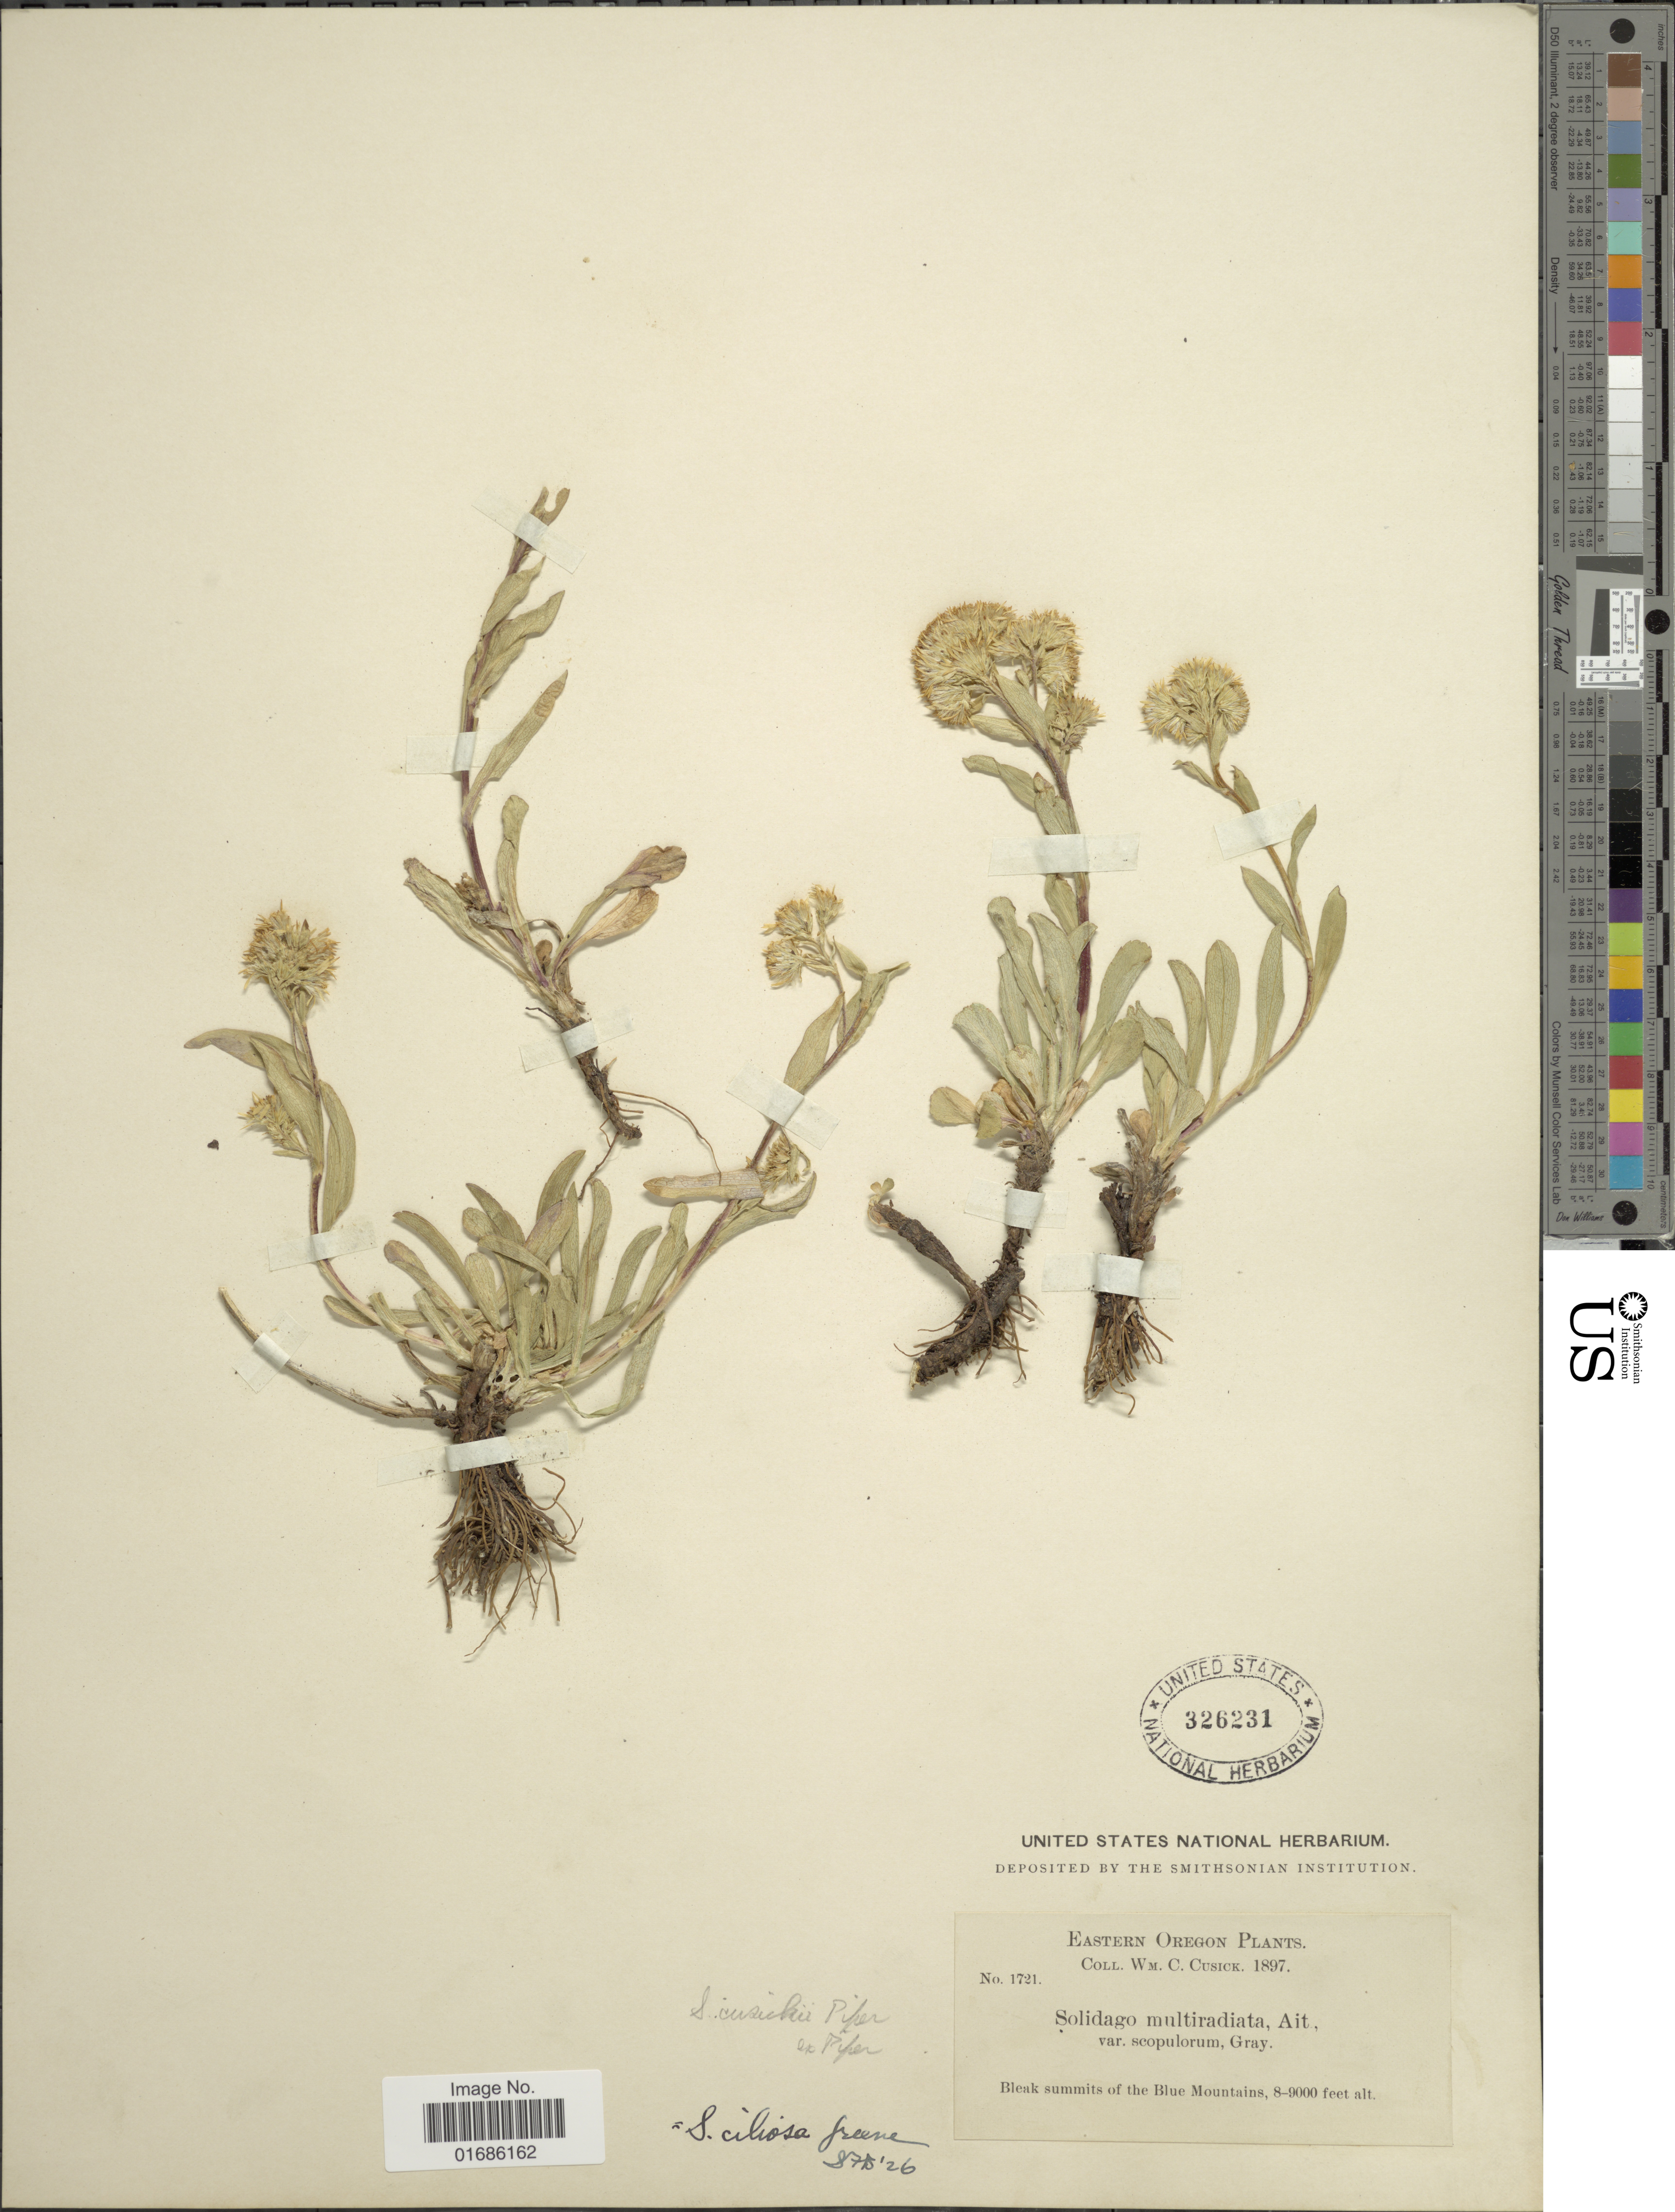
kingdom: Plantae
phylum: Tracheophyta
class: Magnoliopsida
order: Asterales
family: Asteraceae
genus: Solidago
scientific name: Solidago ciliosa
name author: Greene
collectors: W. C. Cusick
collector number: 1721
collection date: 1897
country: United States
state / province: Oregon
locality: Eastern Oregon Plants, Bleak summits of the Blue Mountains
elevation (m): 2438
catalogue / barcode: US 326231